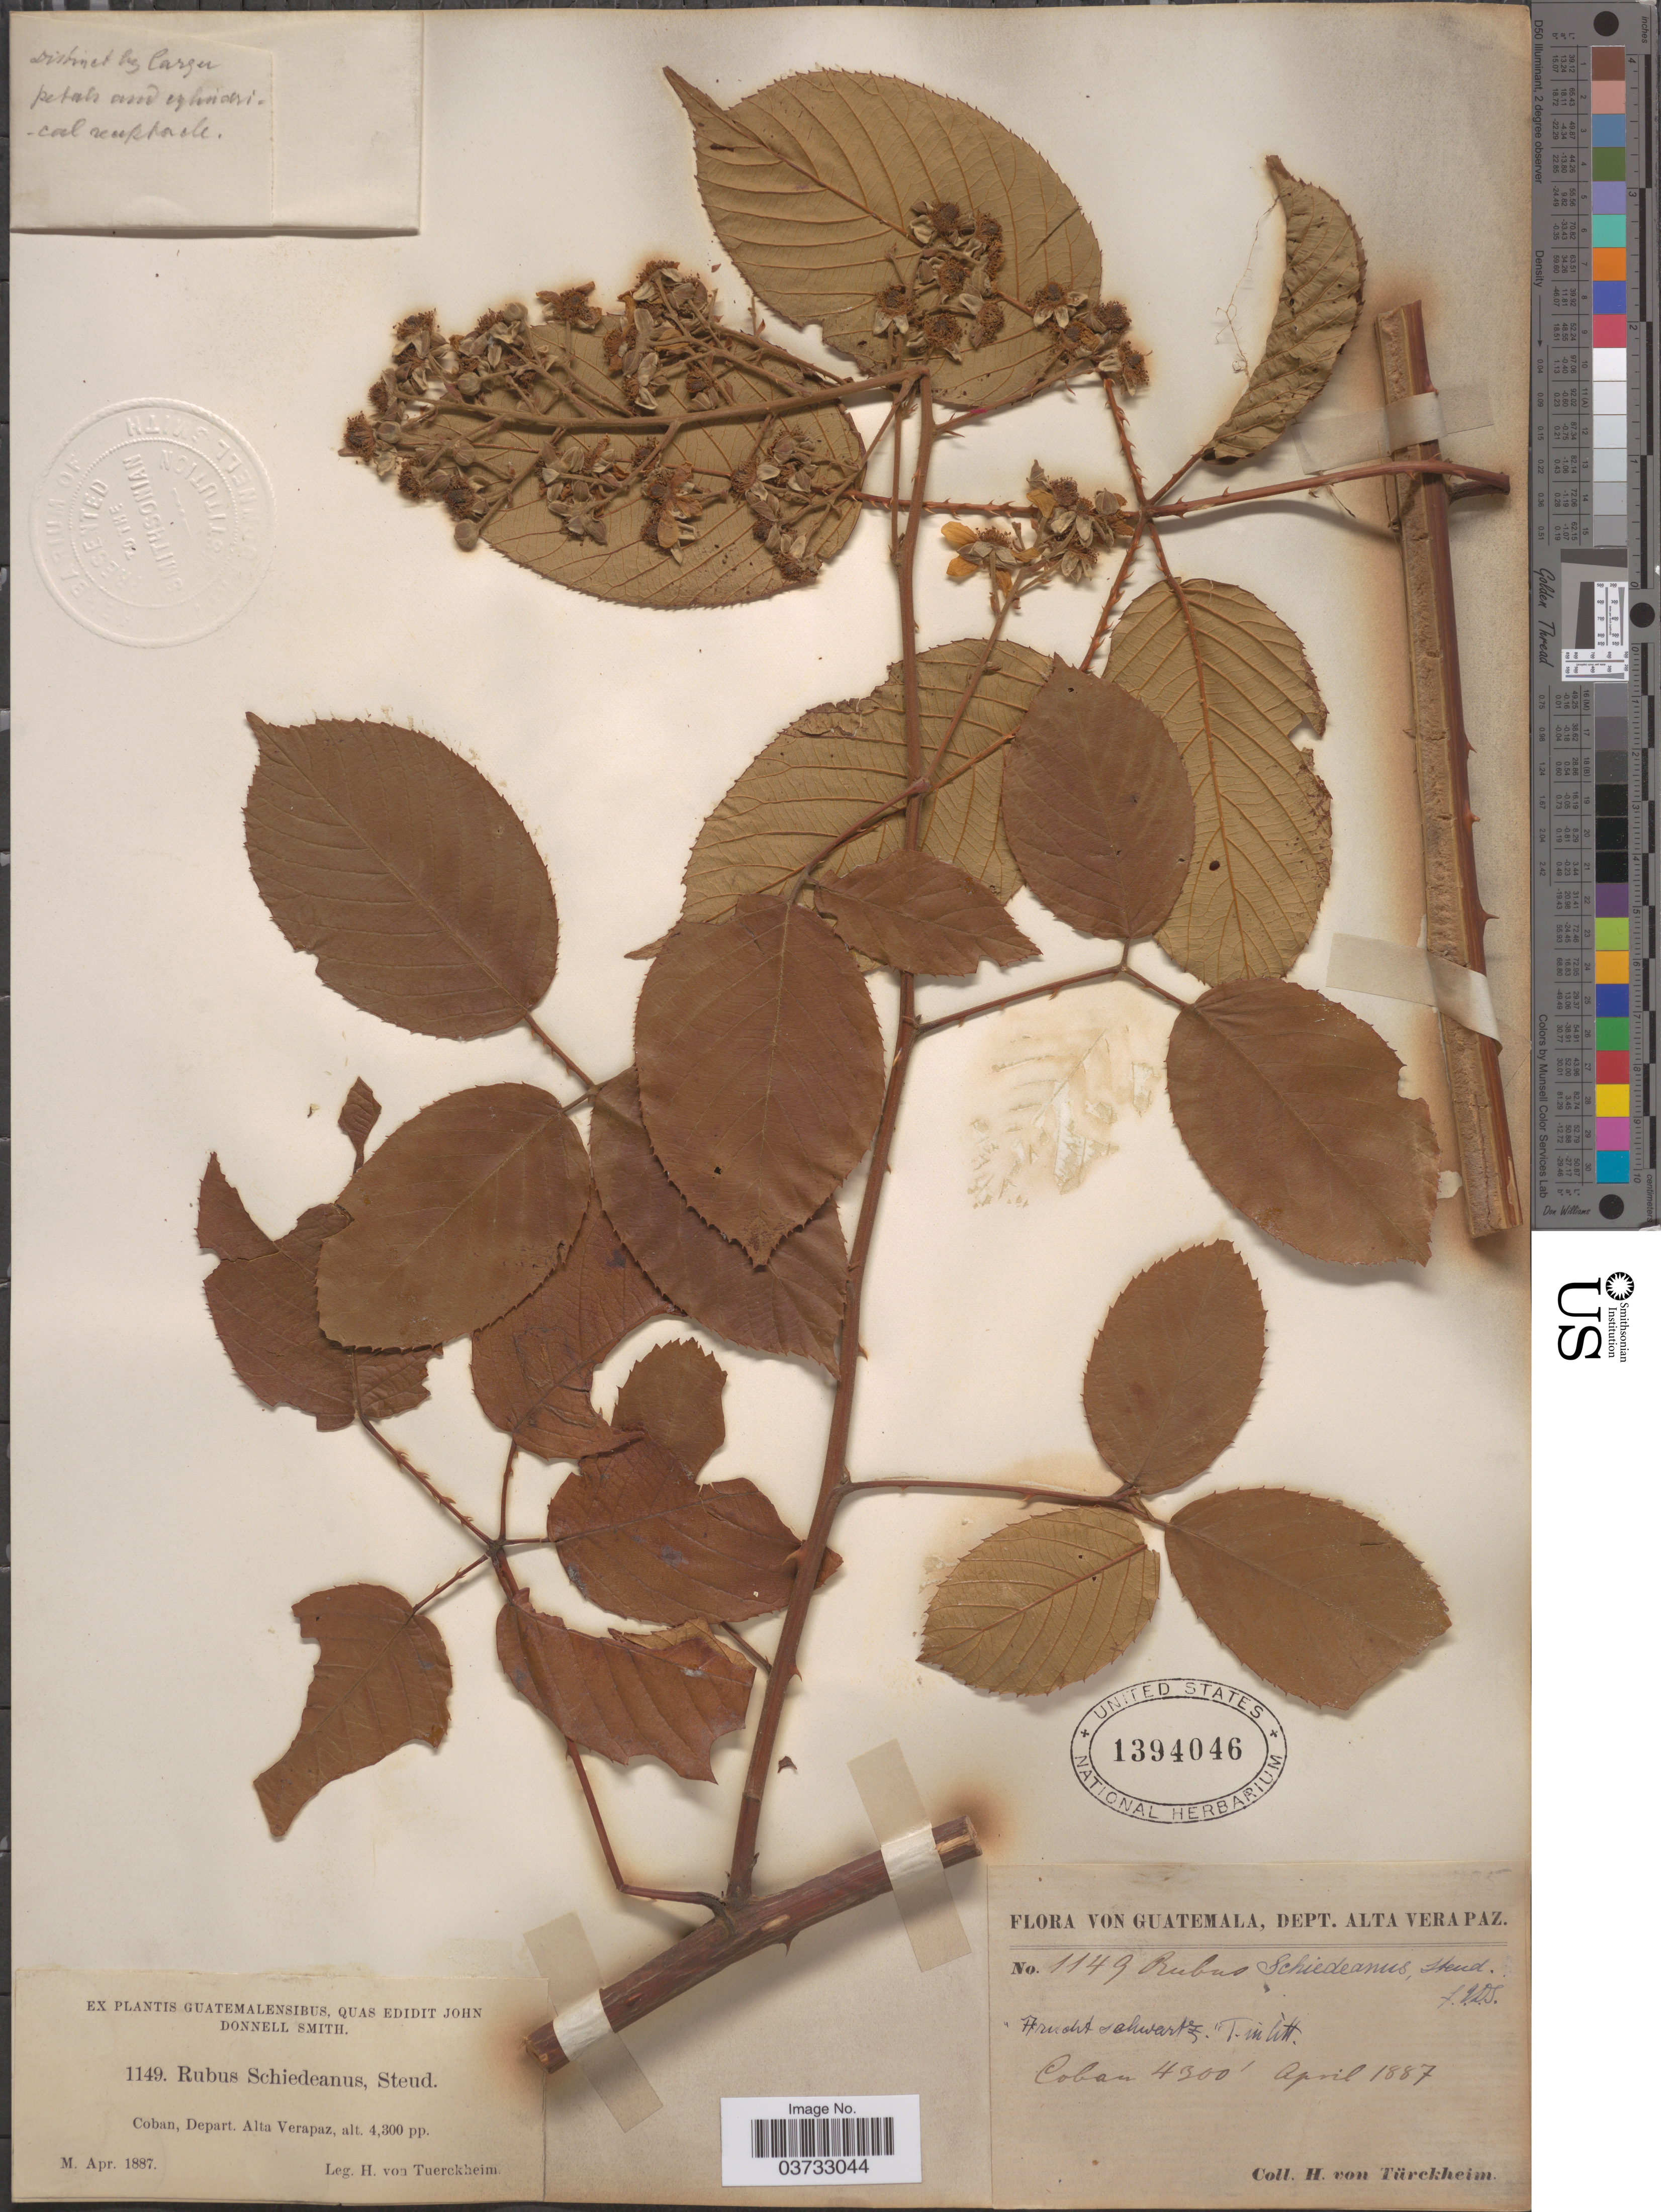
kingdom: Plantae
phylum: Tracheophyta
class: Magnoliopsida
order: Rosales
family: Rosaceae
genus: Rubus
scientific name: Rubus schiedeanus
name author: Steud.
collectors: H. von Tuerckheim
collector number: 1149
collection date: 1887-04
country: Guatemala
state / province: Alta Verapaz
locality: Coban, Depart. Alta Verapaz.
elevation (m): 1311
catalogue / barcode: US 1394046